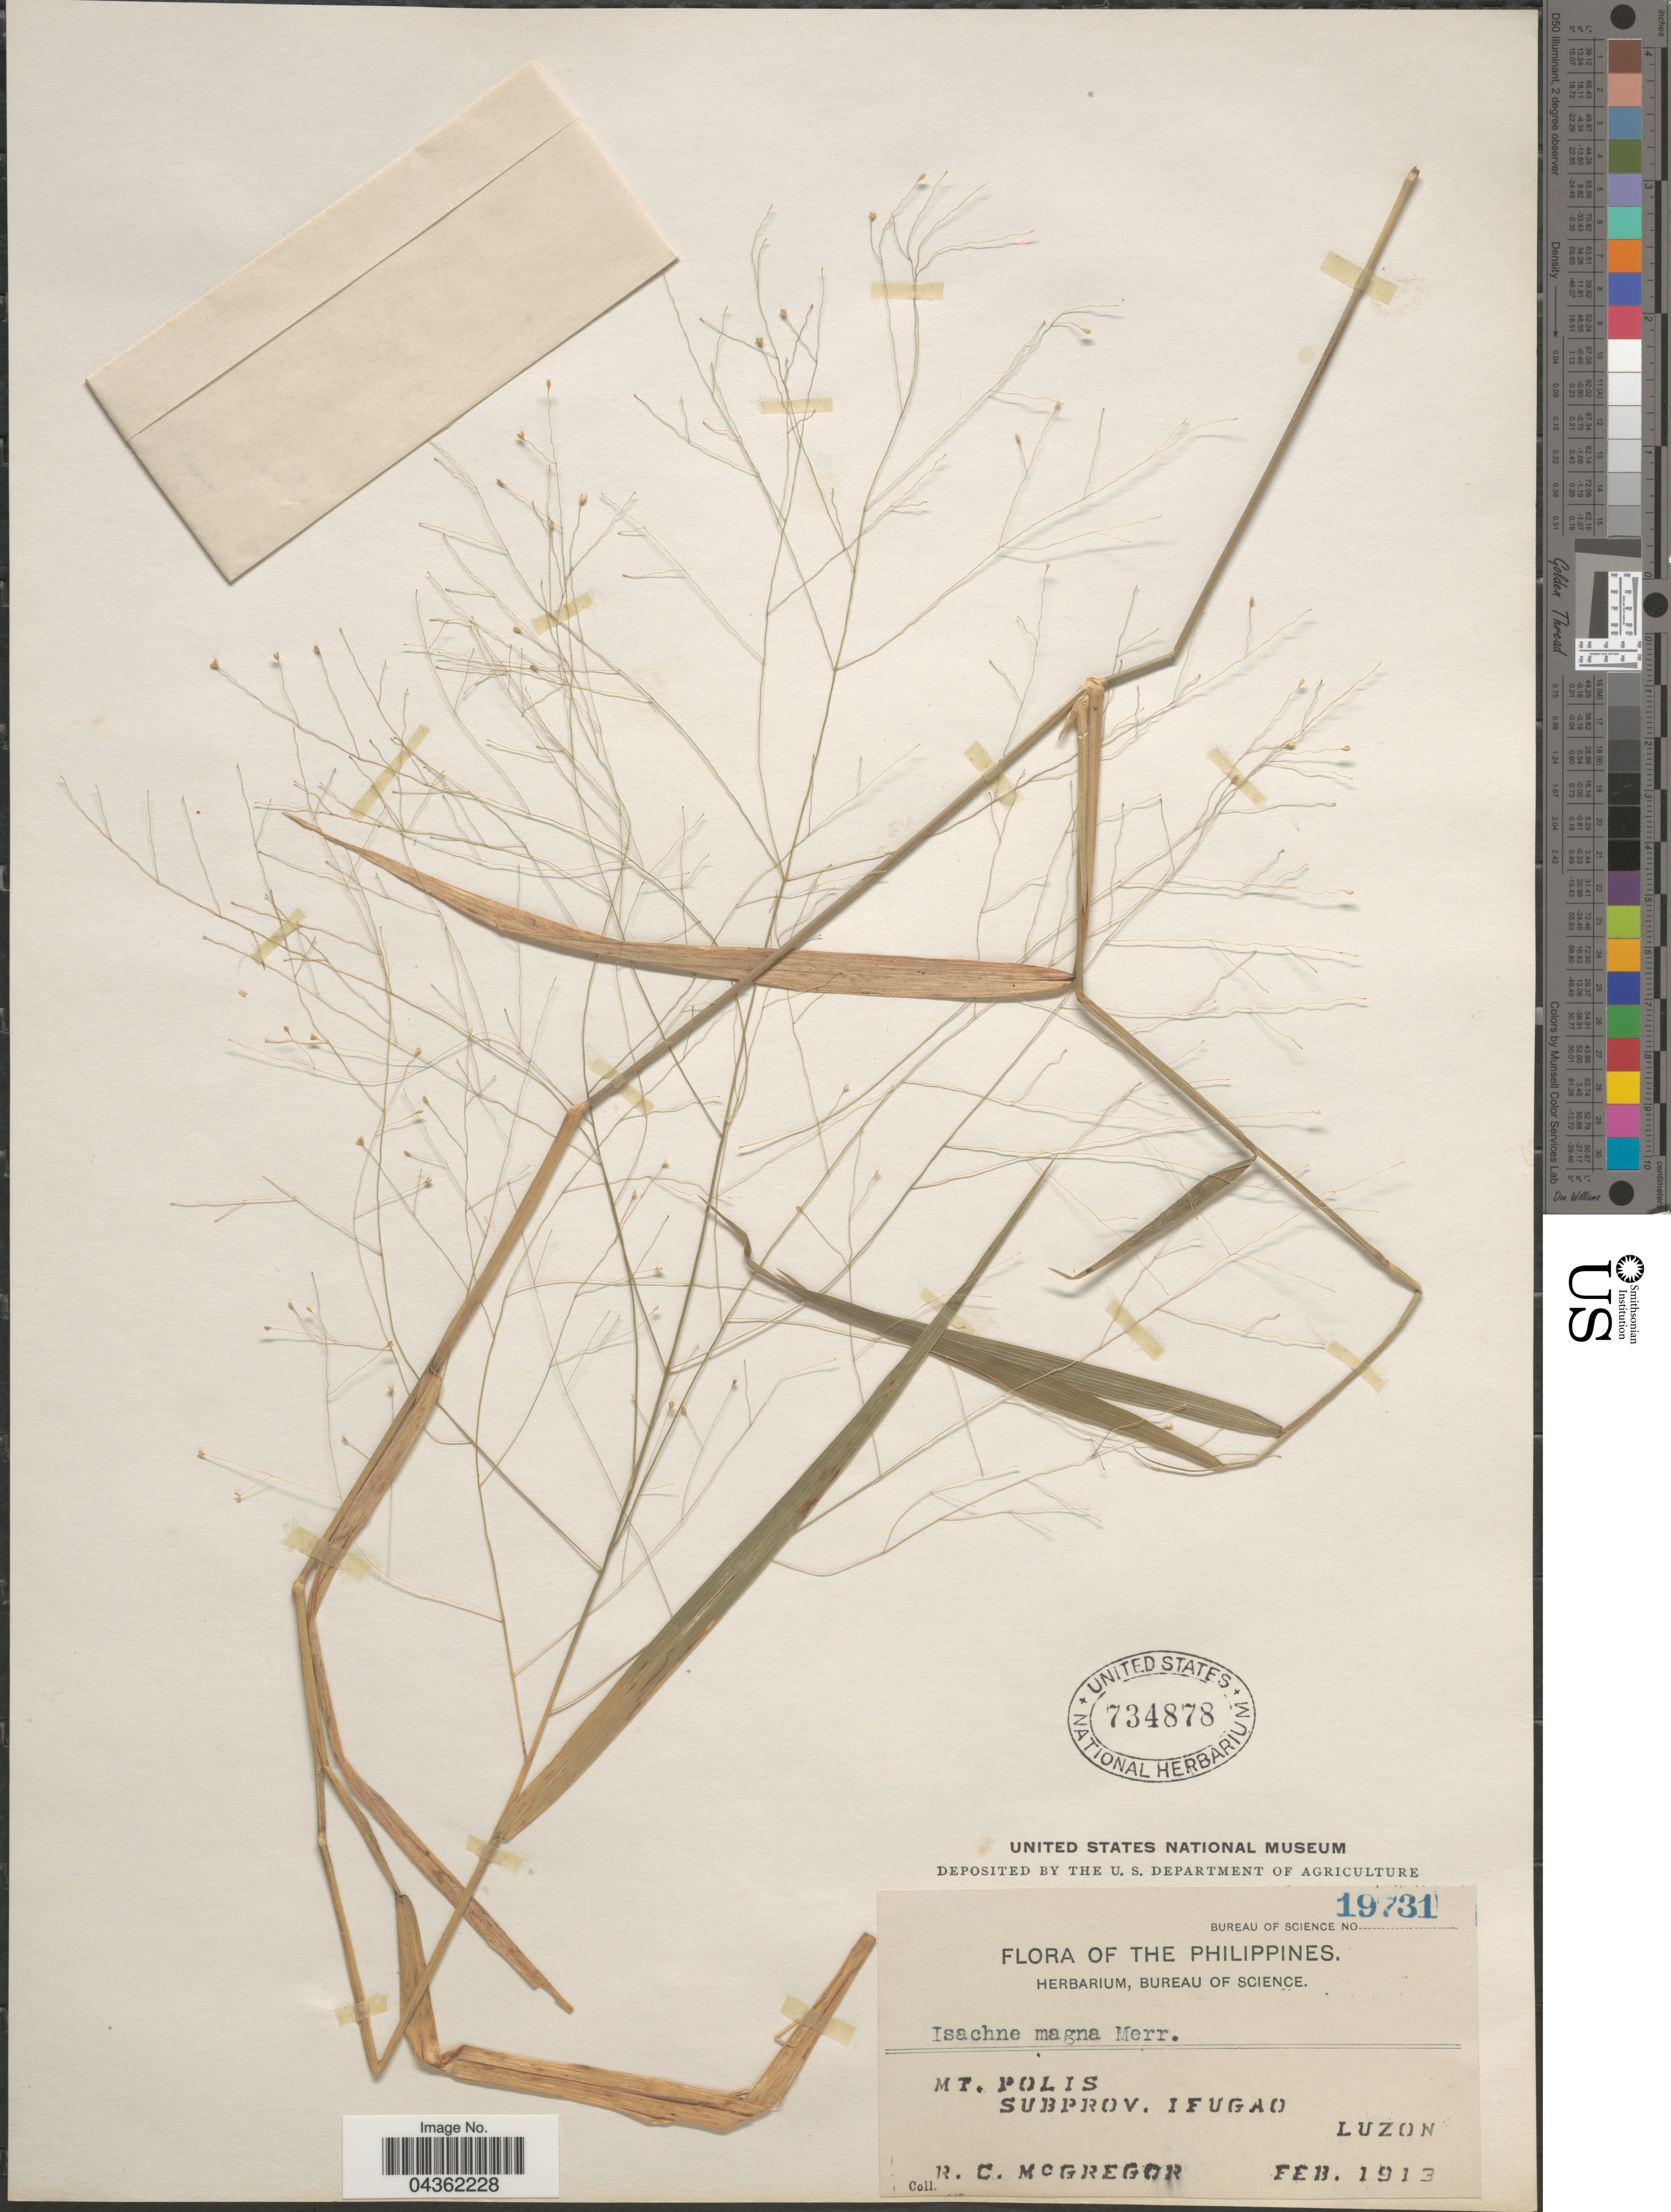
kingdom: Plantae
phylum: Tracheophyta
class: Liliopsida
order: Poales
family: Poaceae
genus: Isachne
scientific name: Isachne albens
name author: Trin.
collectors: R. C. McGregor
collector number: Bureau of Science 19731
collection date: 1913-02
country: Philippines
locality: Mt. Polis Subprov. Ifugao, Luzon.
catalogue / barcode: US 734878